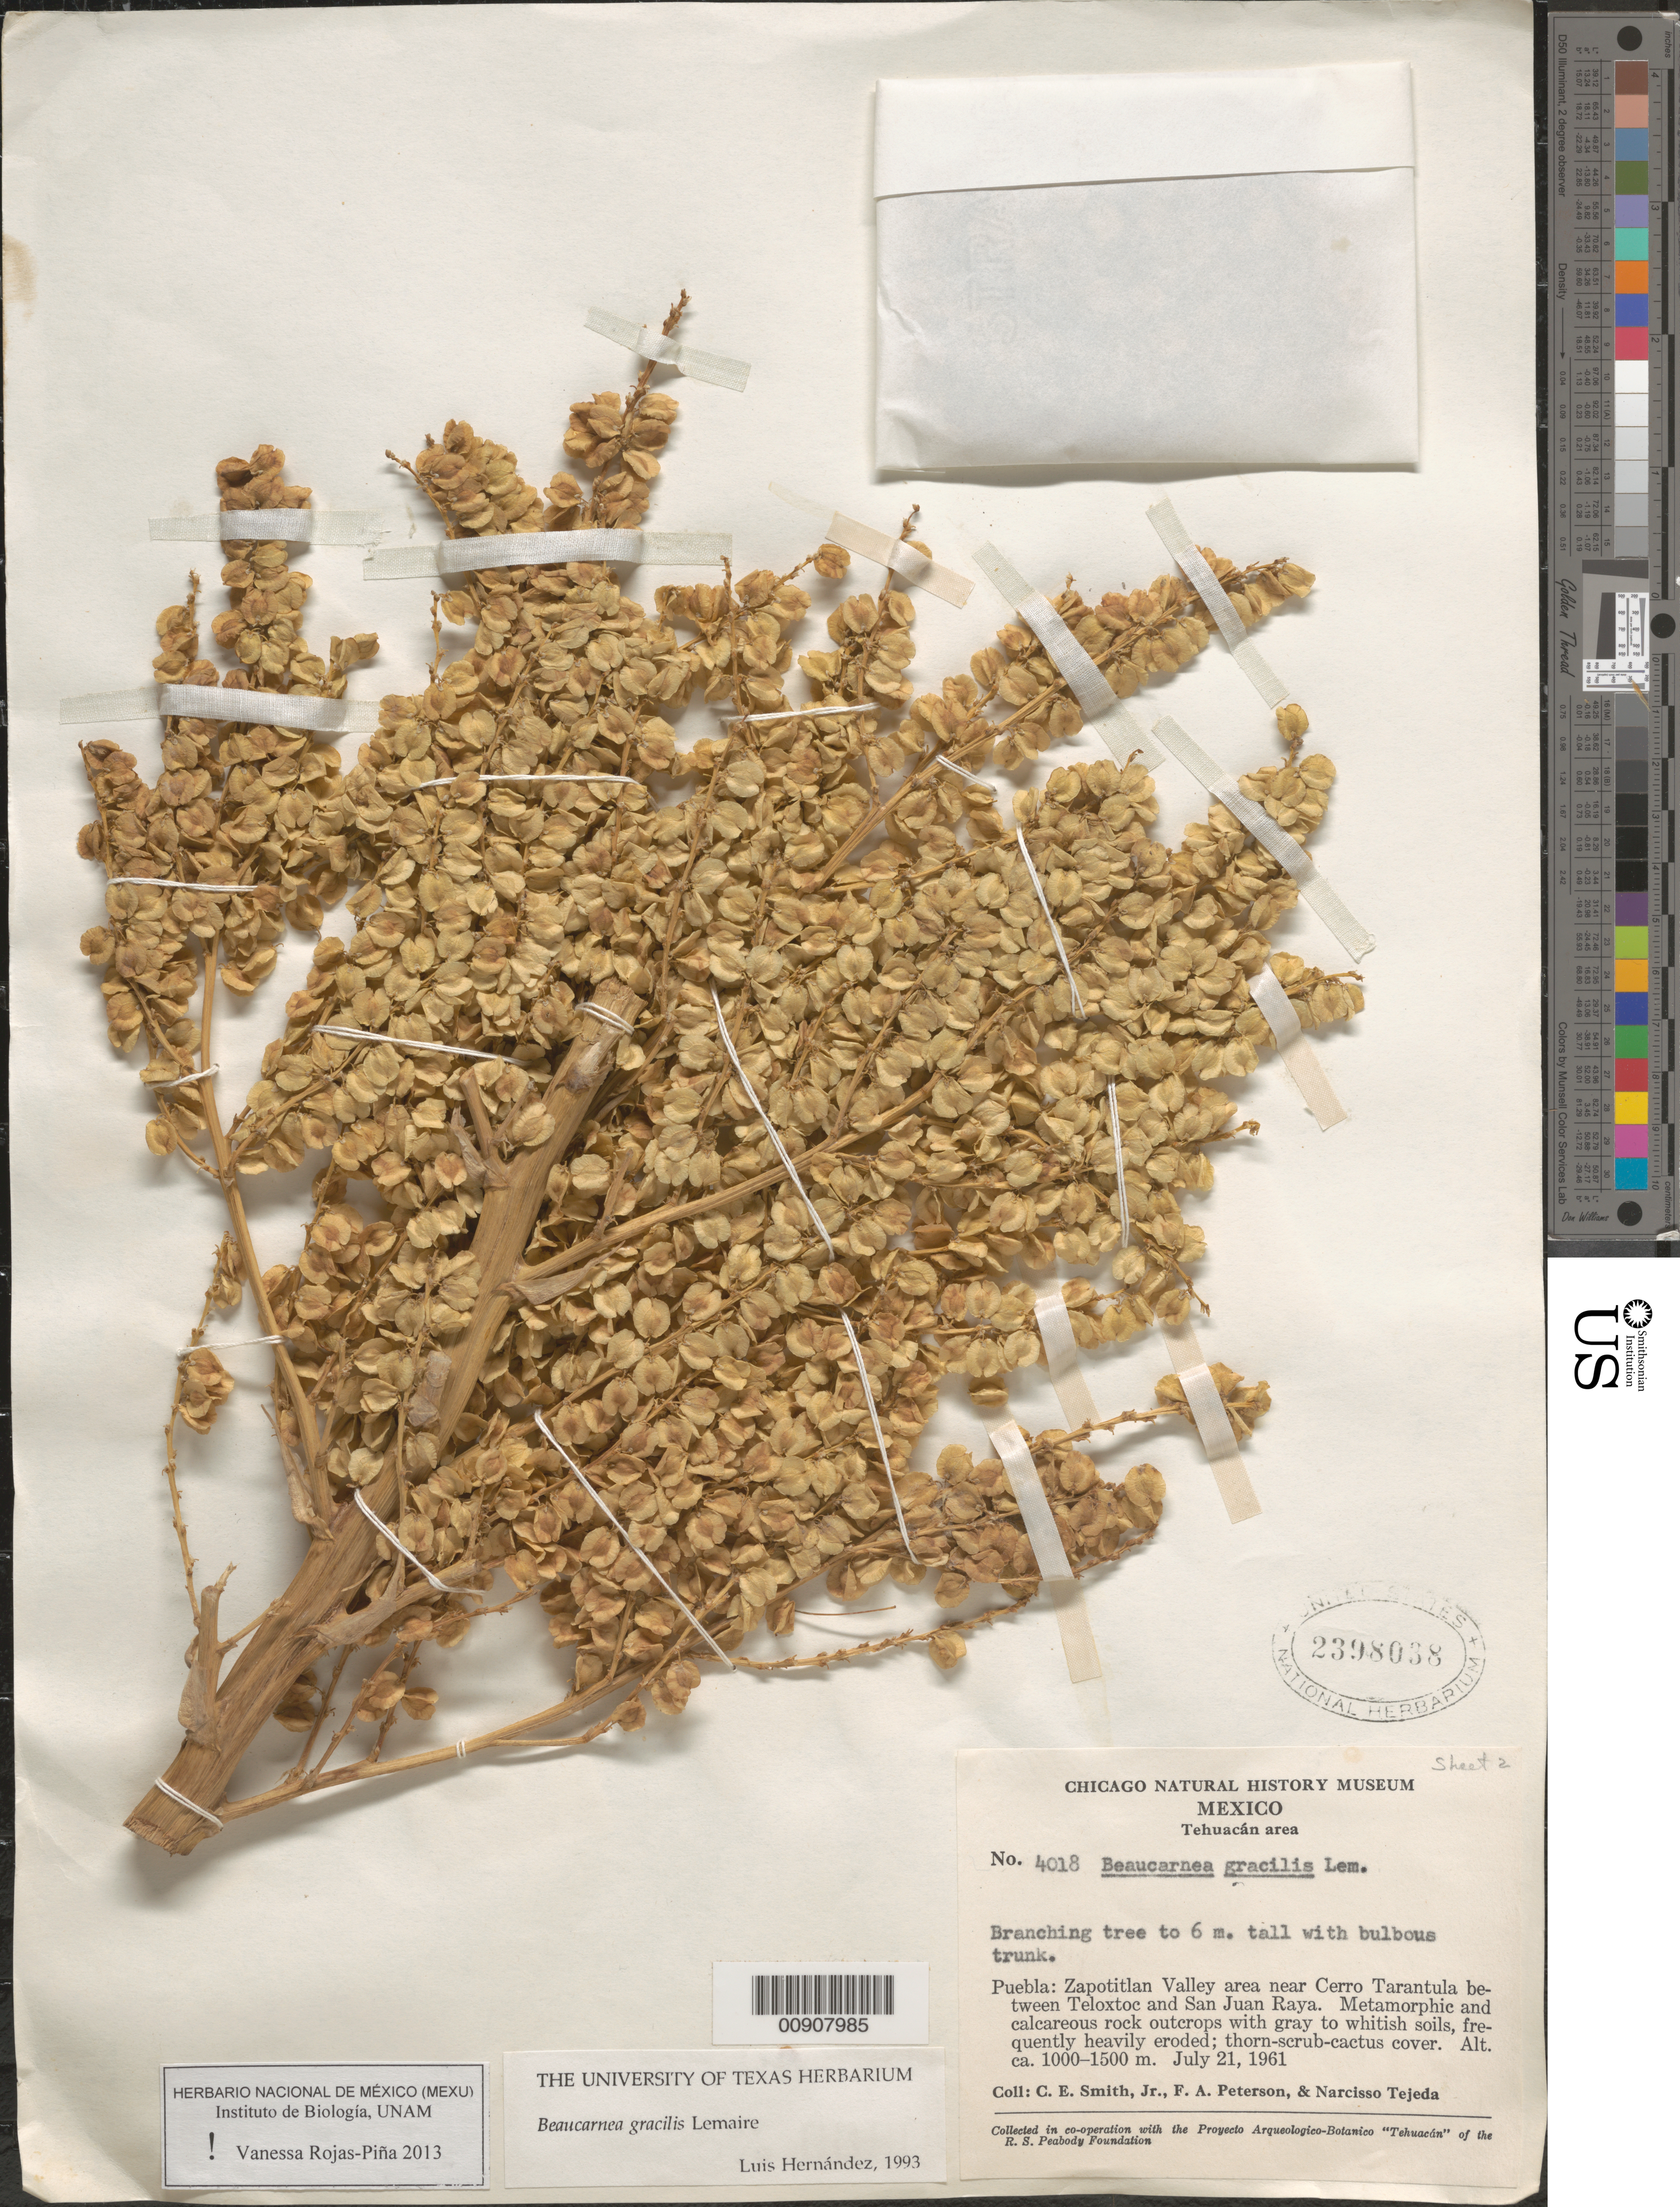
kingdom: Plantae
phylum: Tracheophyta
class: Liliopsida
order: Asparagales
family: Asparagaceae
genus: Beaucarnea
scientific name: Beaucarnea gracilis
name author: Lem.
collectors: C. E. Smith Jr., F. A. Peterson & N. Tejeda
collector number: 4018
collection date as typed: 21 Jul 1961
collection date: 1961-07-21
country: Mexico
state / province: Puebla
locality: Puebla: Zapotitlan Valley area near Cerro Tarantula between Teloxtoc and San Juan Raya.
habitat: Metamorphic and calcareous rock outcrops with gray to whitish soils, frequently heavily eroded; thorn-scrub-cactus cover.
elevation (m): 1500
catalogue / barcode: US 2398038